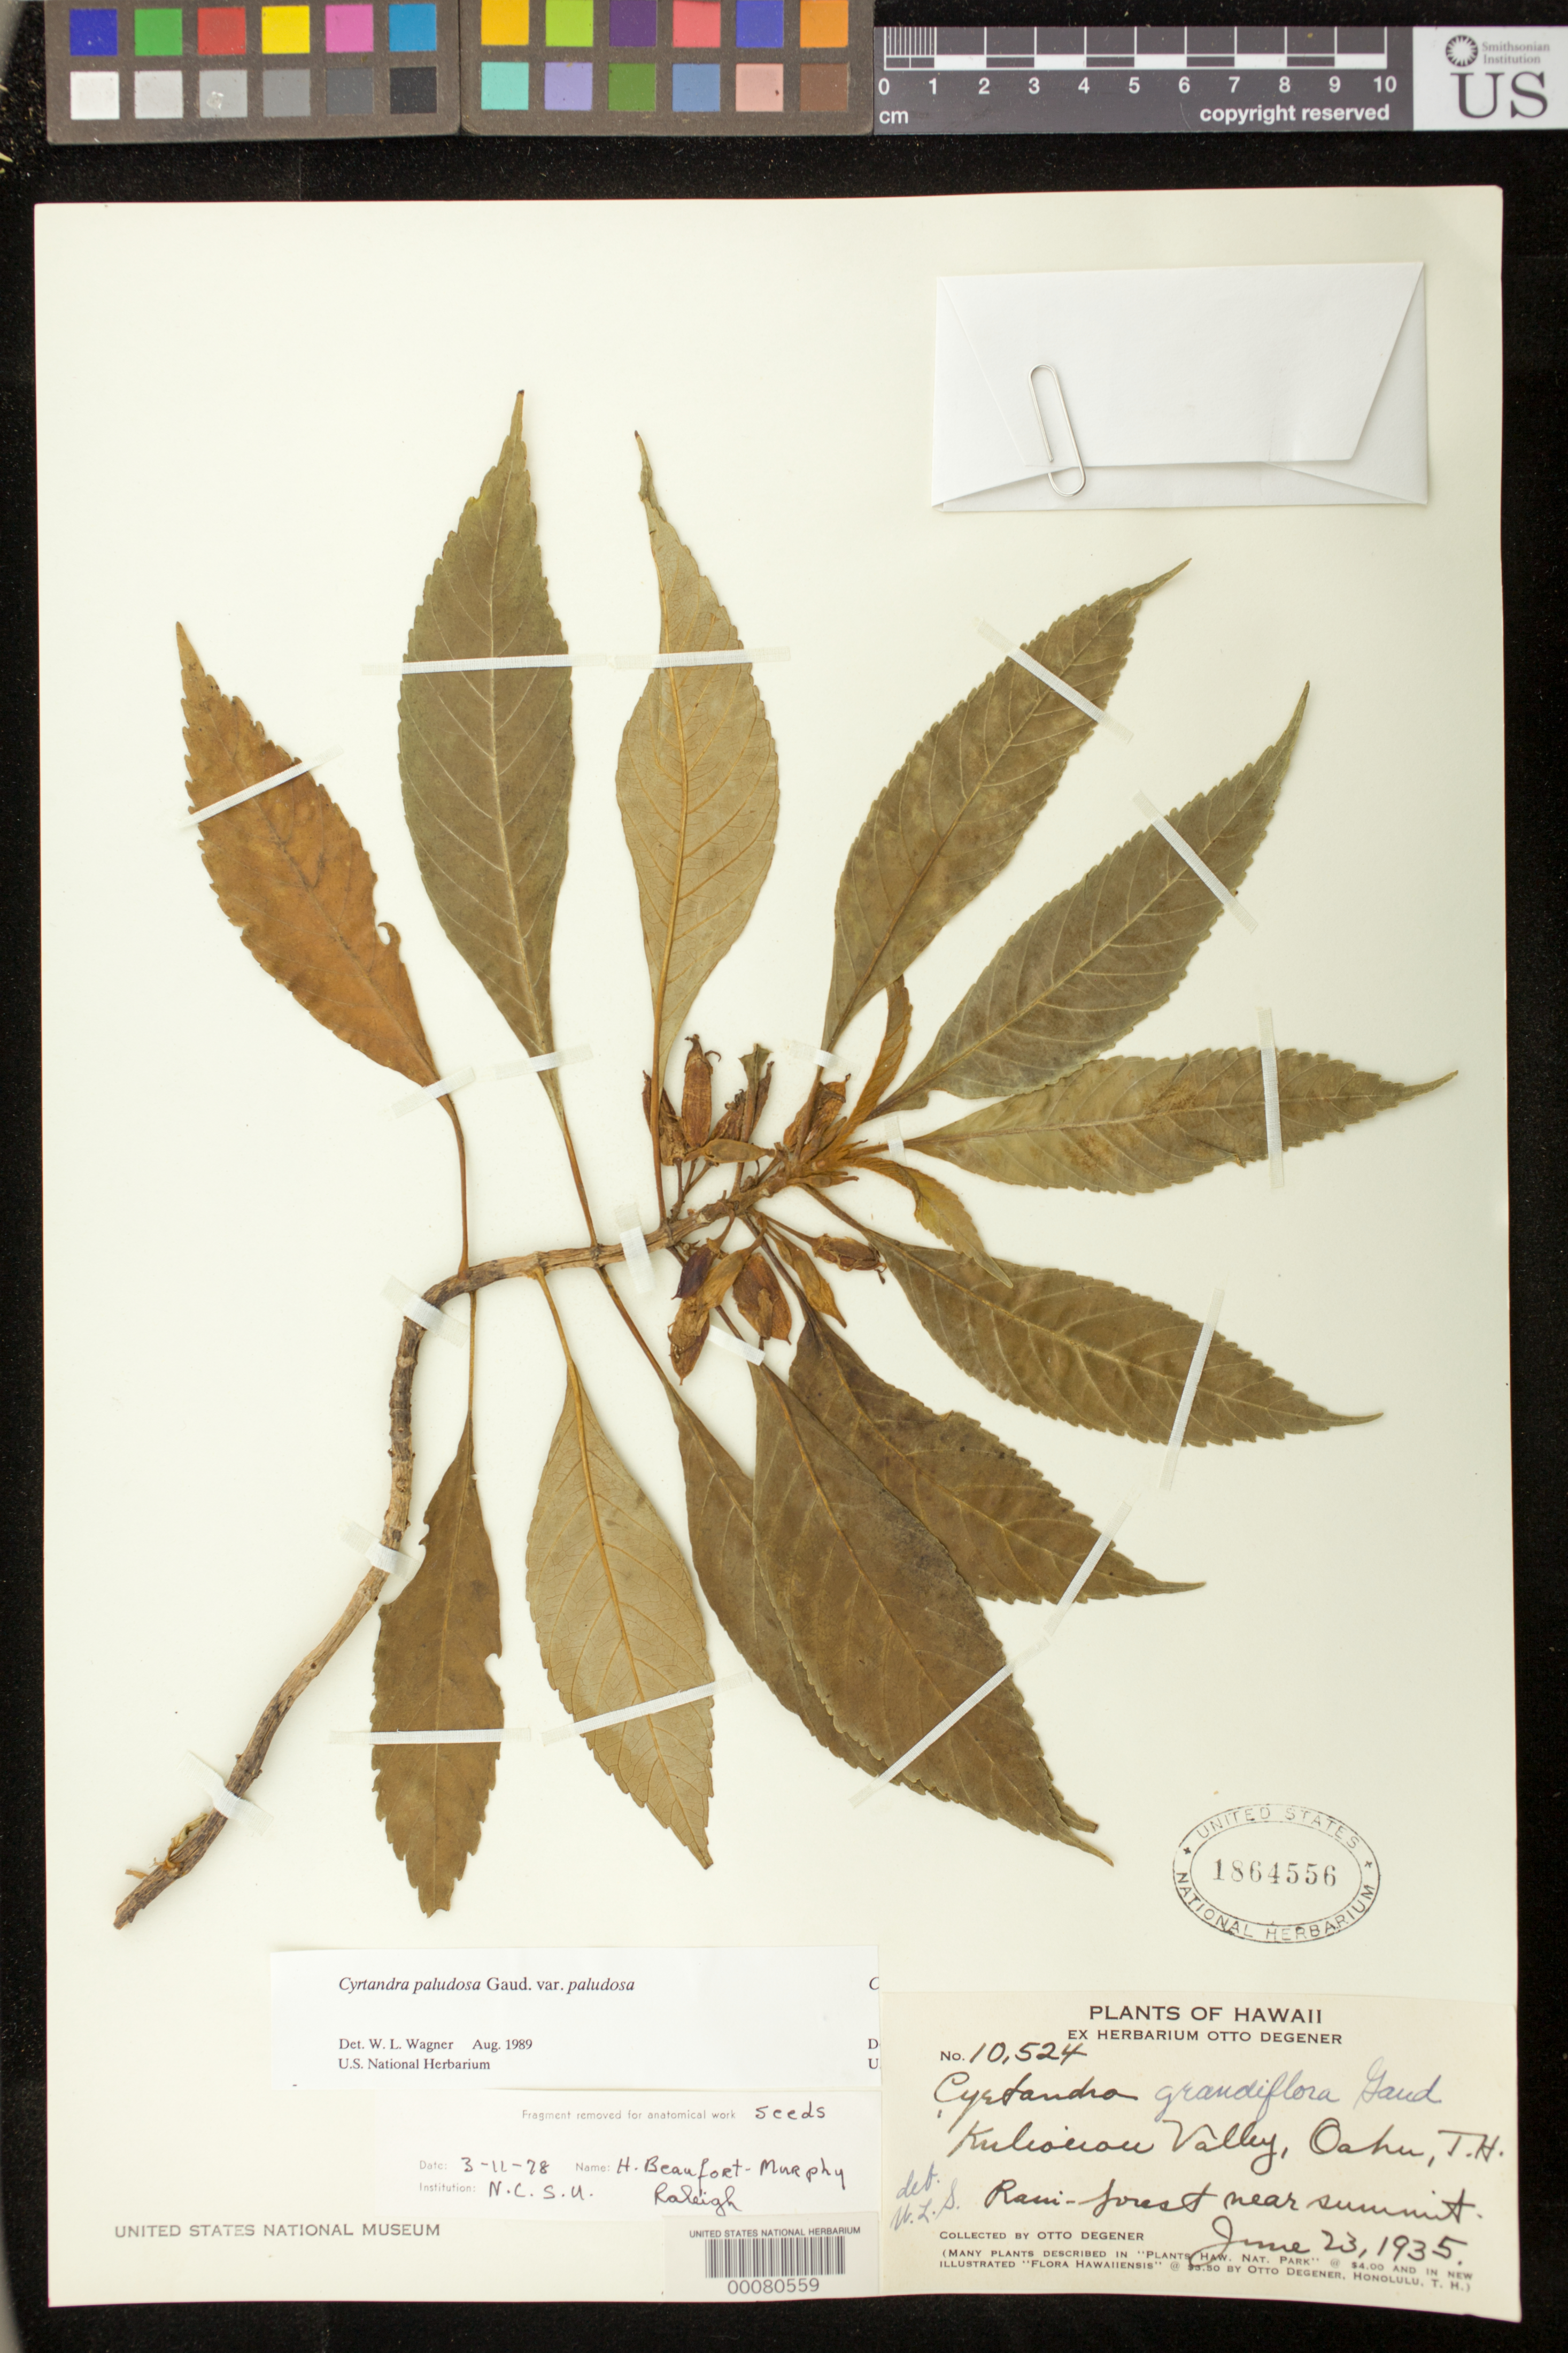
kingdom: Plantae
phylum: Tracheophyta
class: Magnoliopsida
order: Lamiales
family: Gesneriaceae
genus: Cyrtandra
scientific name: Cyrtandra paludosa var. paludosa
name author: Gaudich.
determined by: Stern, W. L.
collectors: O. Degener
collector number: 10524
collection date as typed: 23 Jun 1935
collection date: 1935-06-23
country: United States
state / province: Hawaii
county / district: Honolulu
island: Oahu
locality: Kuliouou valley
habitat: Rain-forest near summit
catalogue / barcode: US 1864556